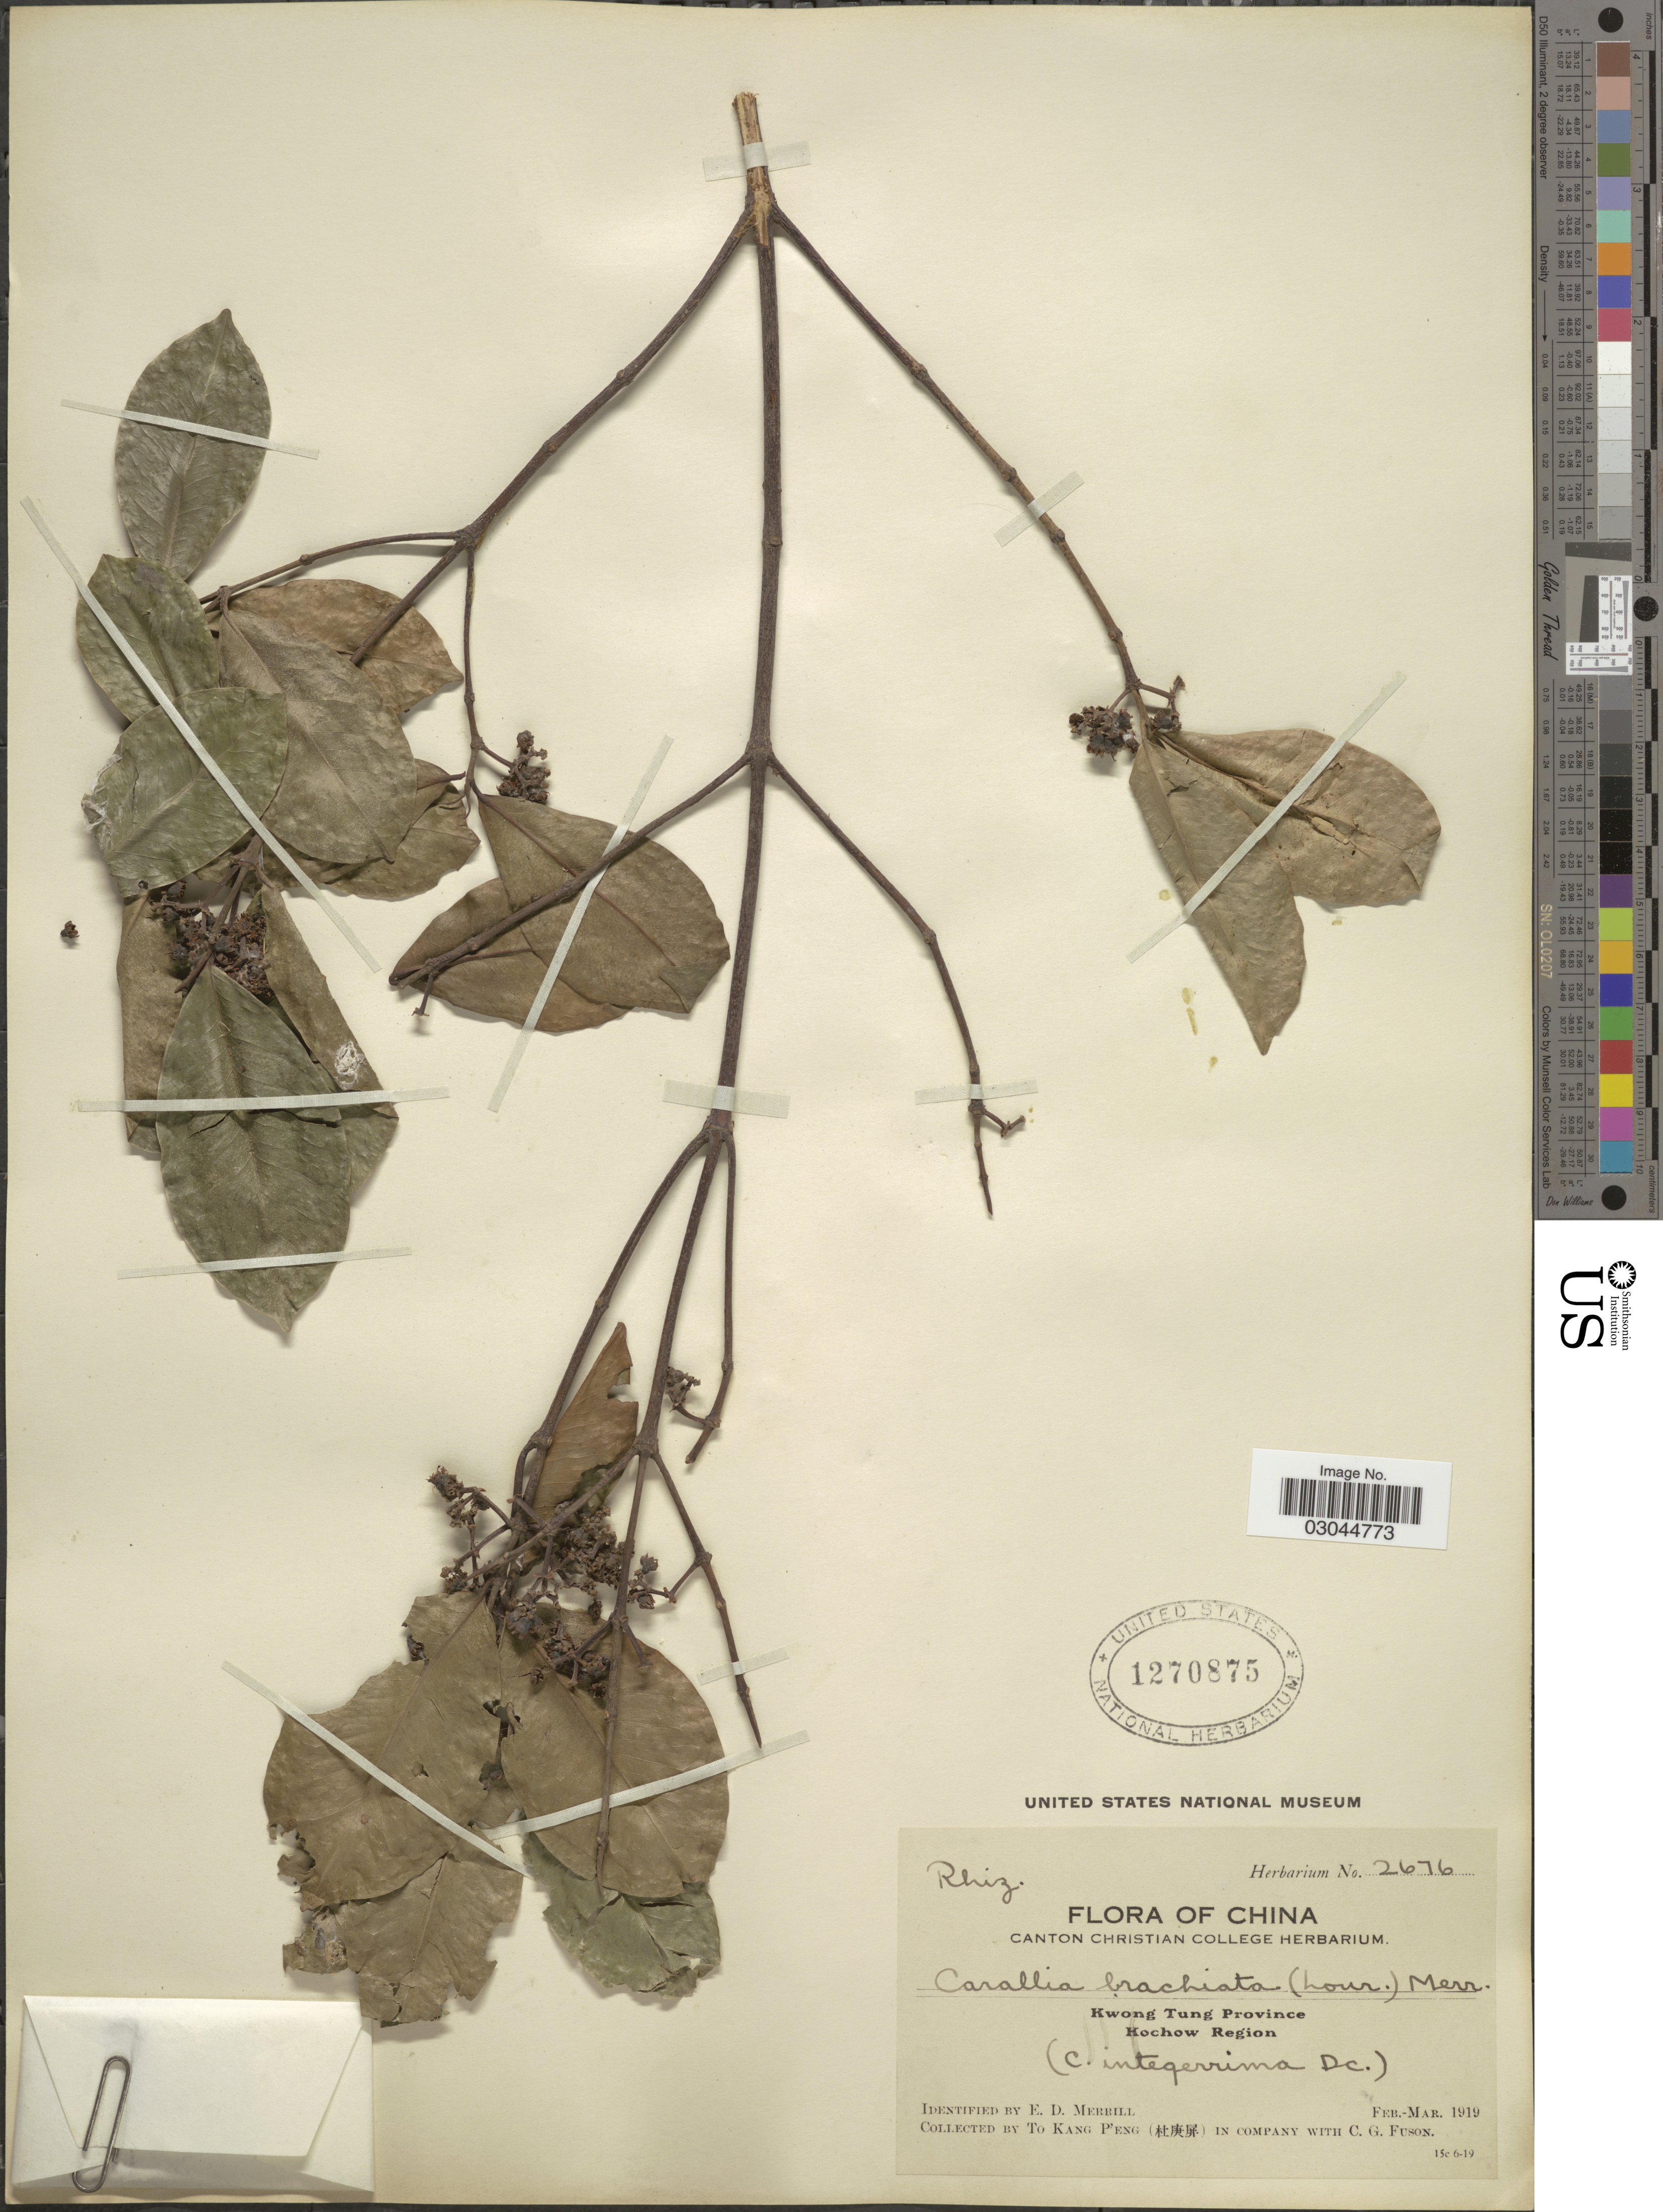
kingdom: Plantae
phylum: Tracheophyta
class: Magnoliopsida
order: Malpighiales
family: Rhizophoraceae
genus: Carallia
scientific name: Carallia brachiata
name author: (Lour.) Merr.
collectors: To Kang P'eng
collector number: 2676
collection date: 1919-02/1919-03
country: China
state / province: Guangdong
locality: Kwong Tung Province Kochow Region.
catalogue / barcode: US 1270875